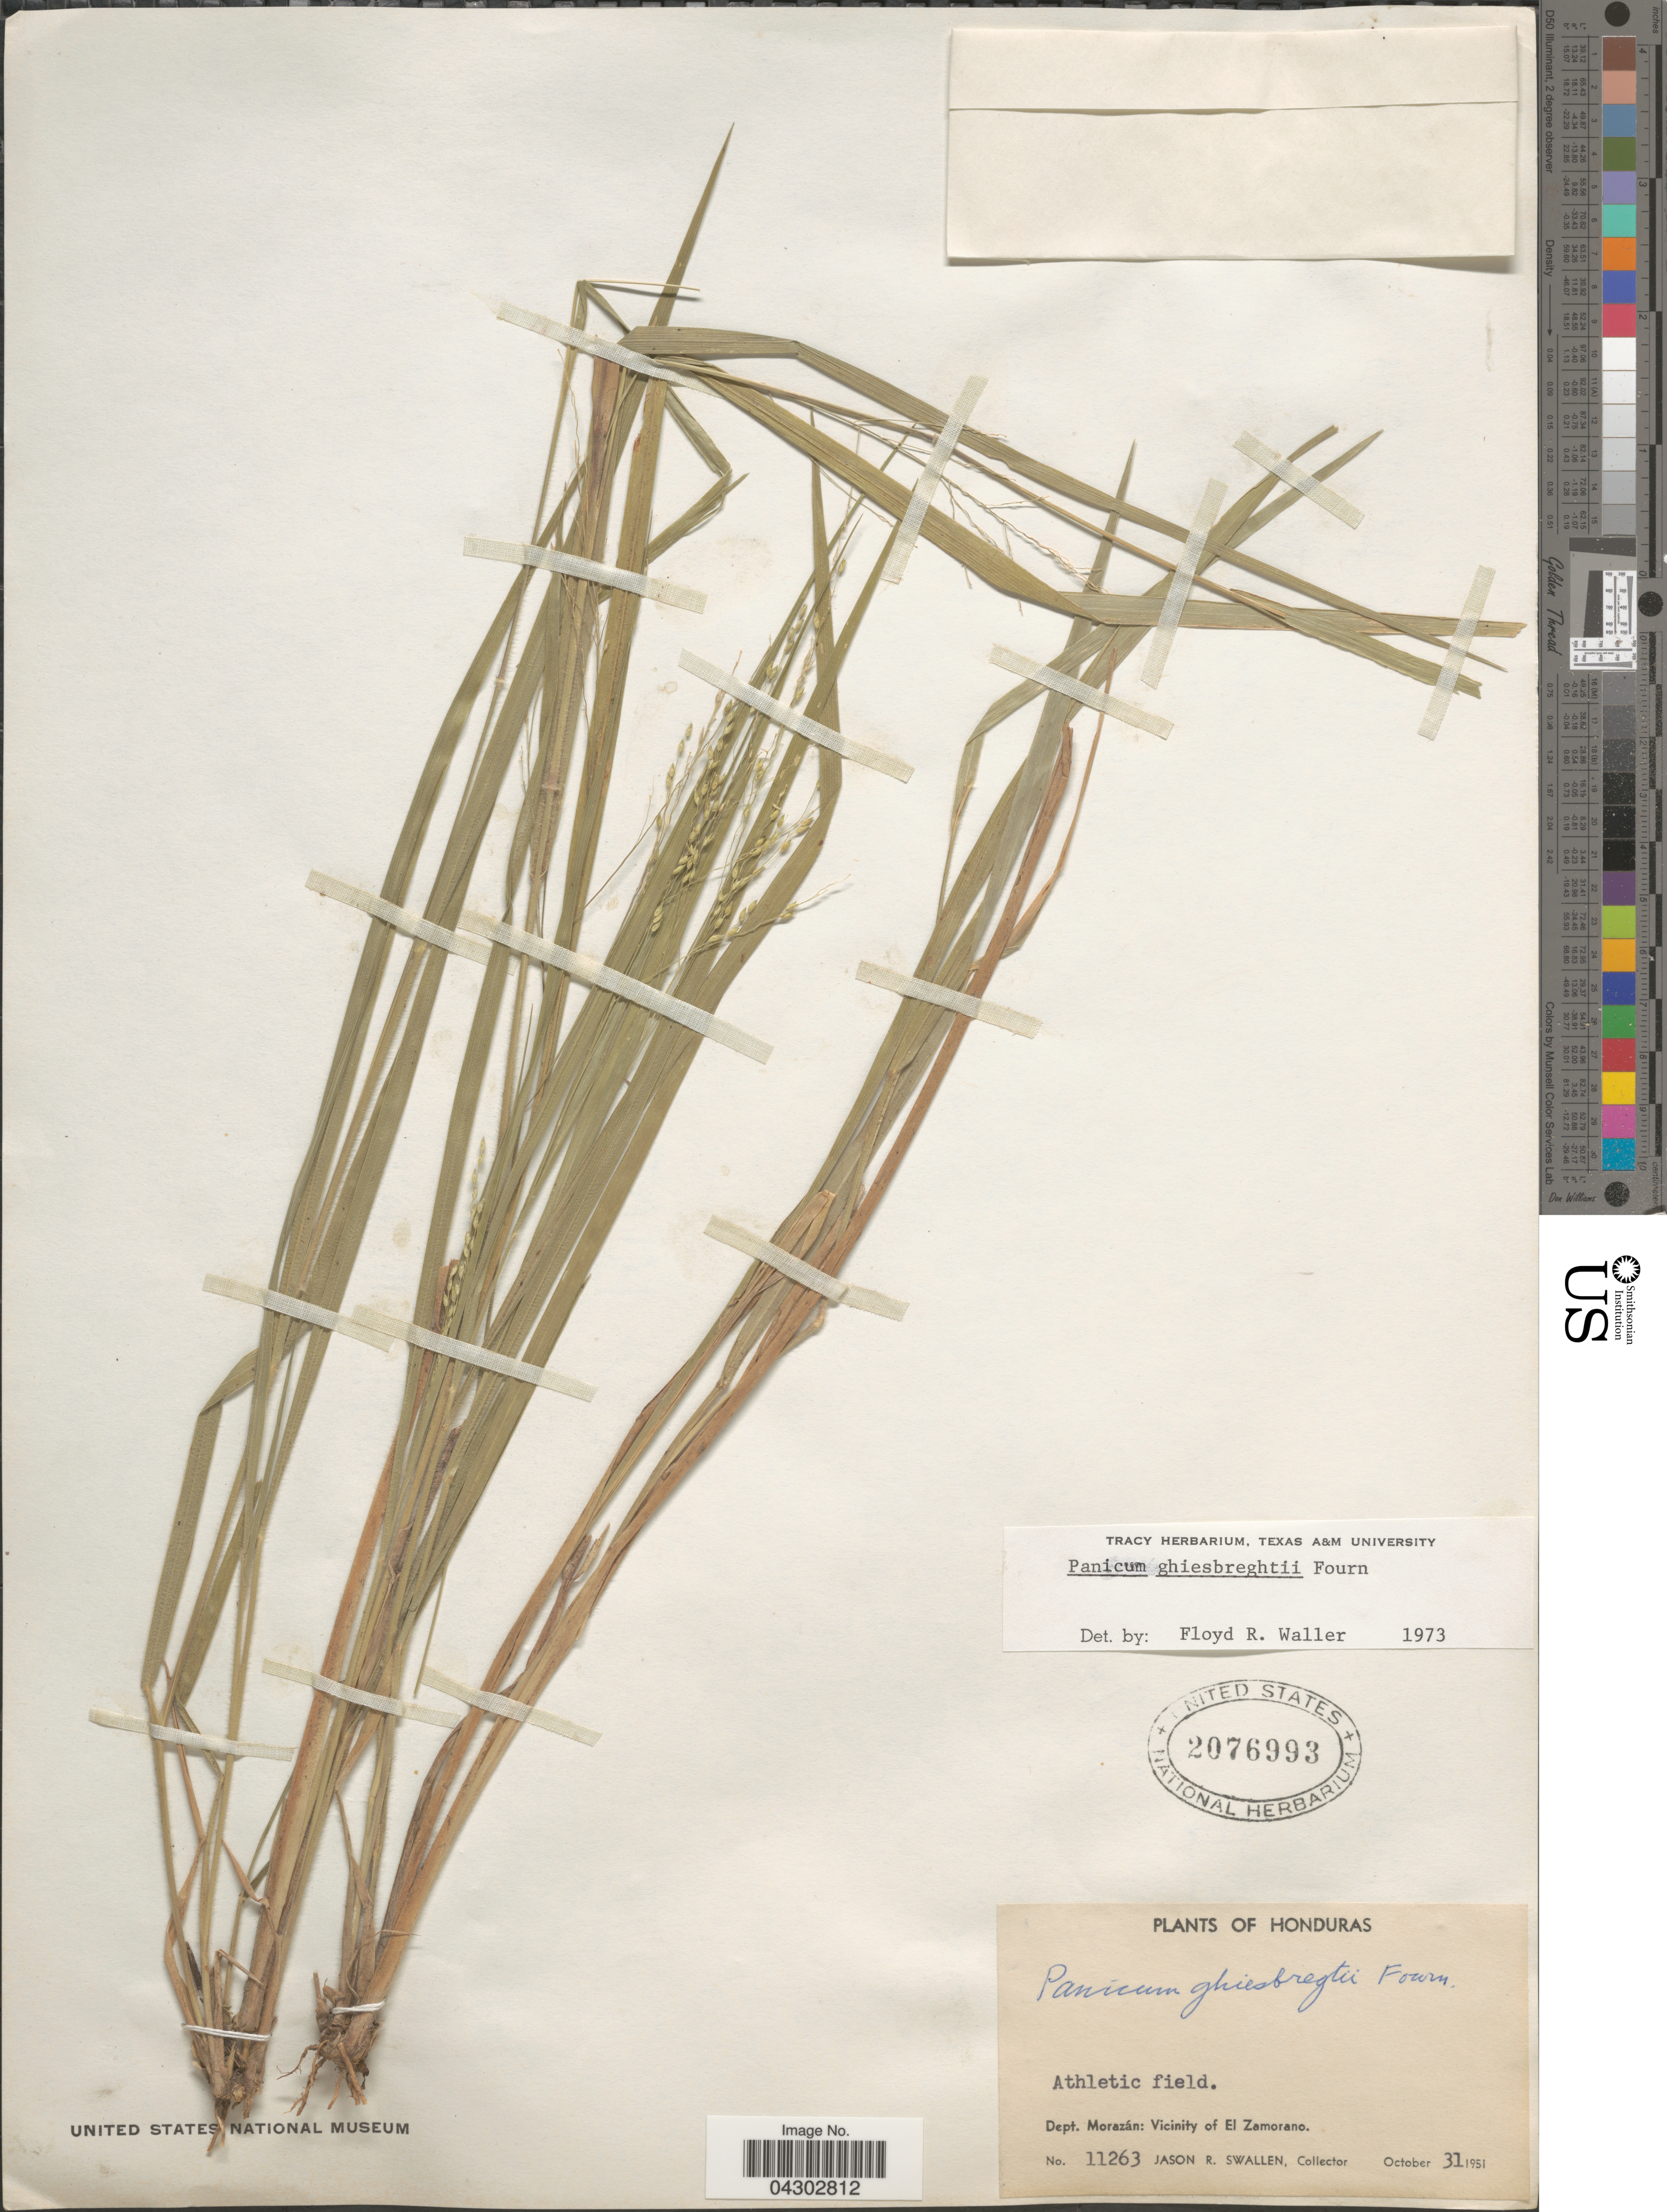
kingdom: Plantae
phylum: Tracheophyta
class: Liliopsida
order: Poales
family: Poaceae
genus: Panicum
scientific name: Panicum ghiesbreghtii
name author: E. Fourn.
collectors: J. R. Swallen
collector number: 11263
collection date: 1951-10-31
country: Honduras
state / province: Fco. Morazán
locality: Athletic field. Dept. Morazán: Vicinity of El Zamorano.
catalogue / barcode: US 2076993